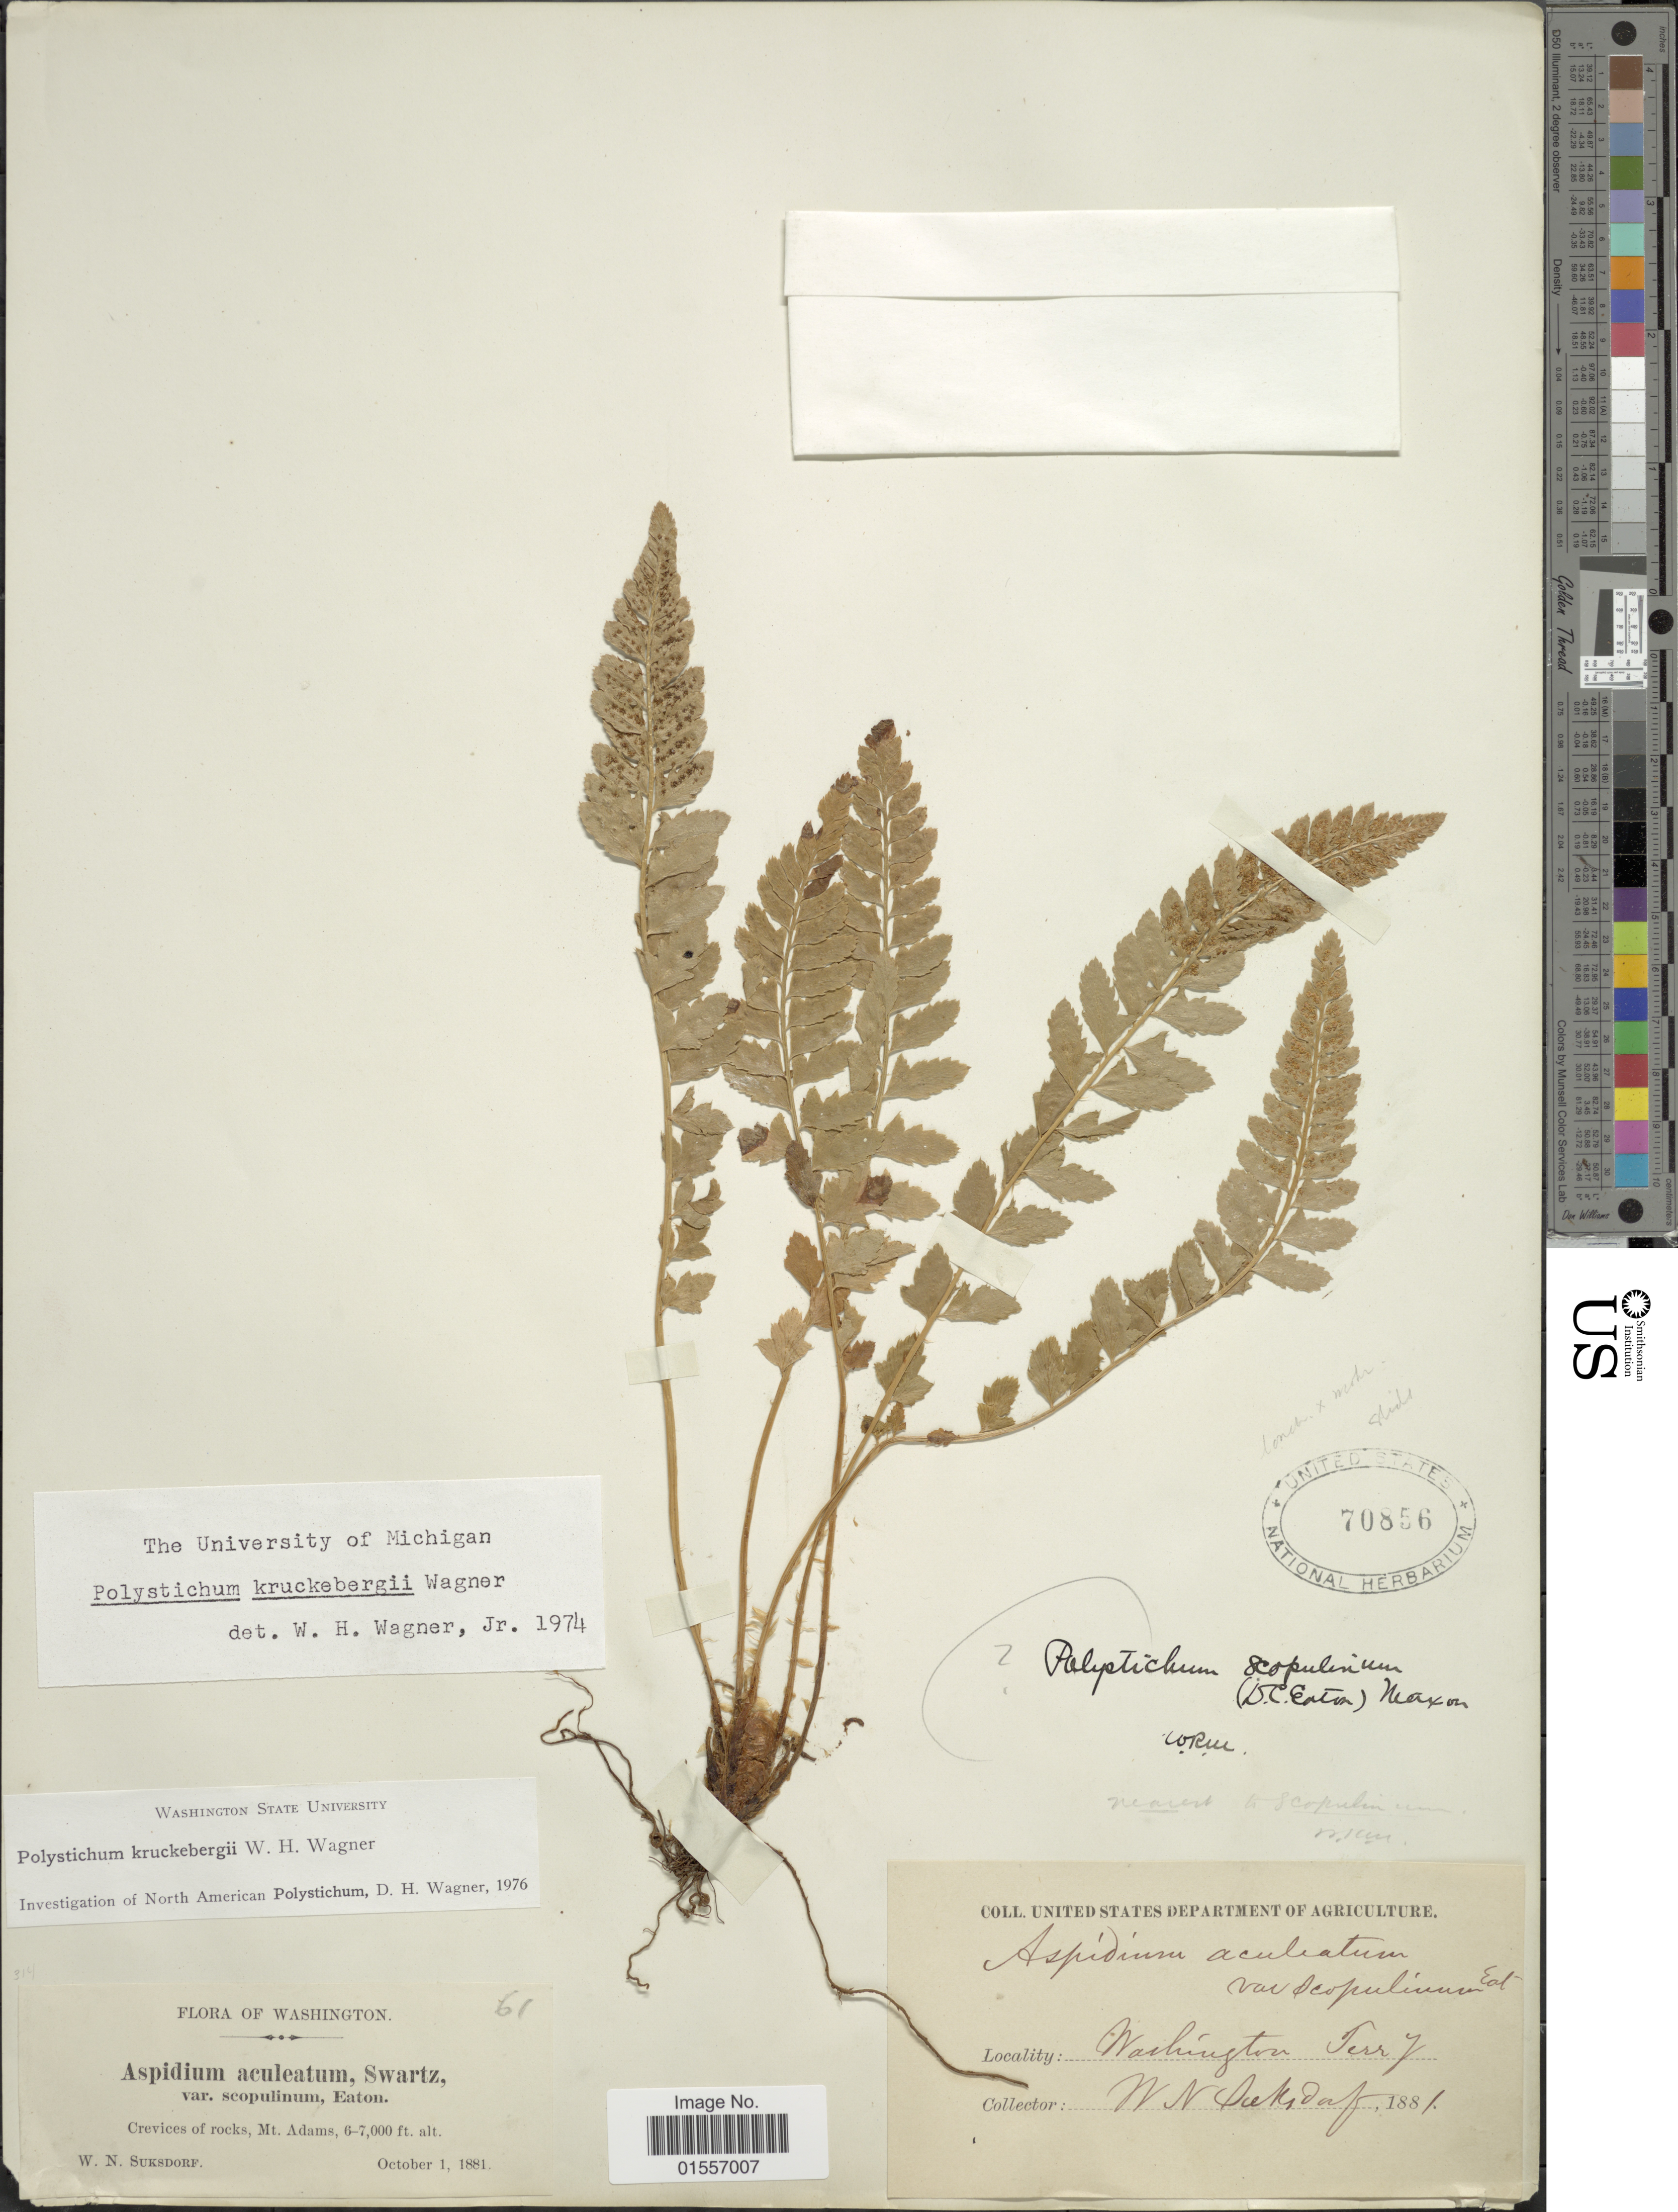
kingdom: Plantae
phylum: Tracheophyta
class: Polypodiopsida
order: Polypodiales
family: Dryopteridaceae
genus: Polystichum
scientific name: Polystichum kruckebergii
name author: W.H. Wagner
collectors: W. N. Suksdorf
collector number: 61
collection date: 1881-10-01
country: United States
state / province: Washington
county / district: Yakima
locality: Crevices of rocks, Mt. Adams, Washington Terry.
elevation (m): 1829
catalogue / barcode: US 70856